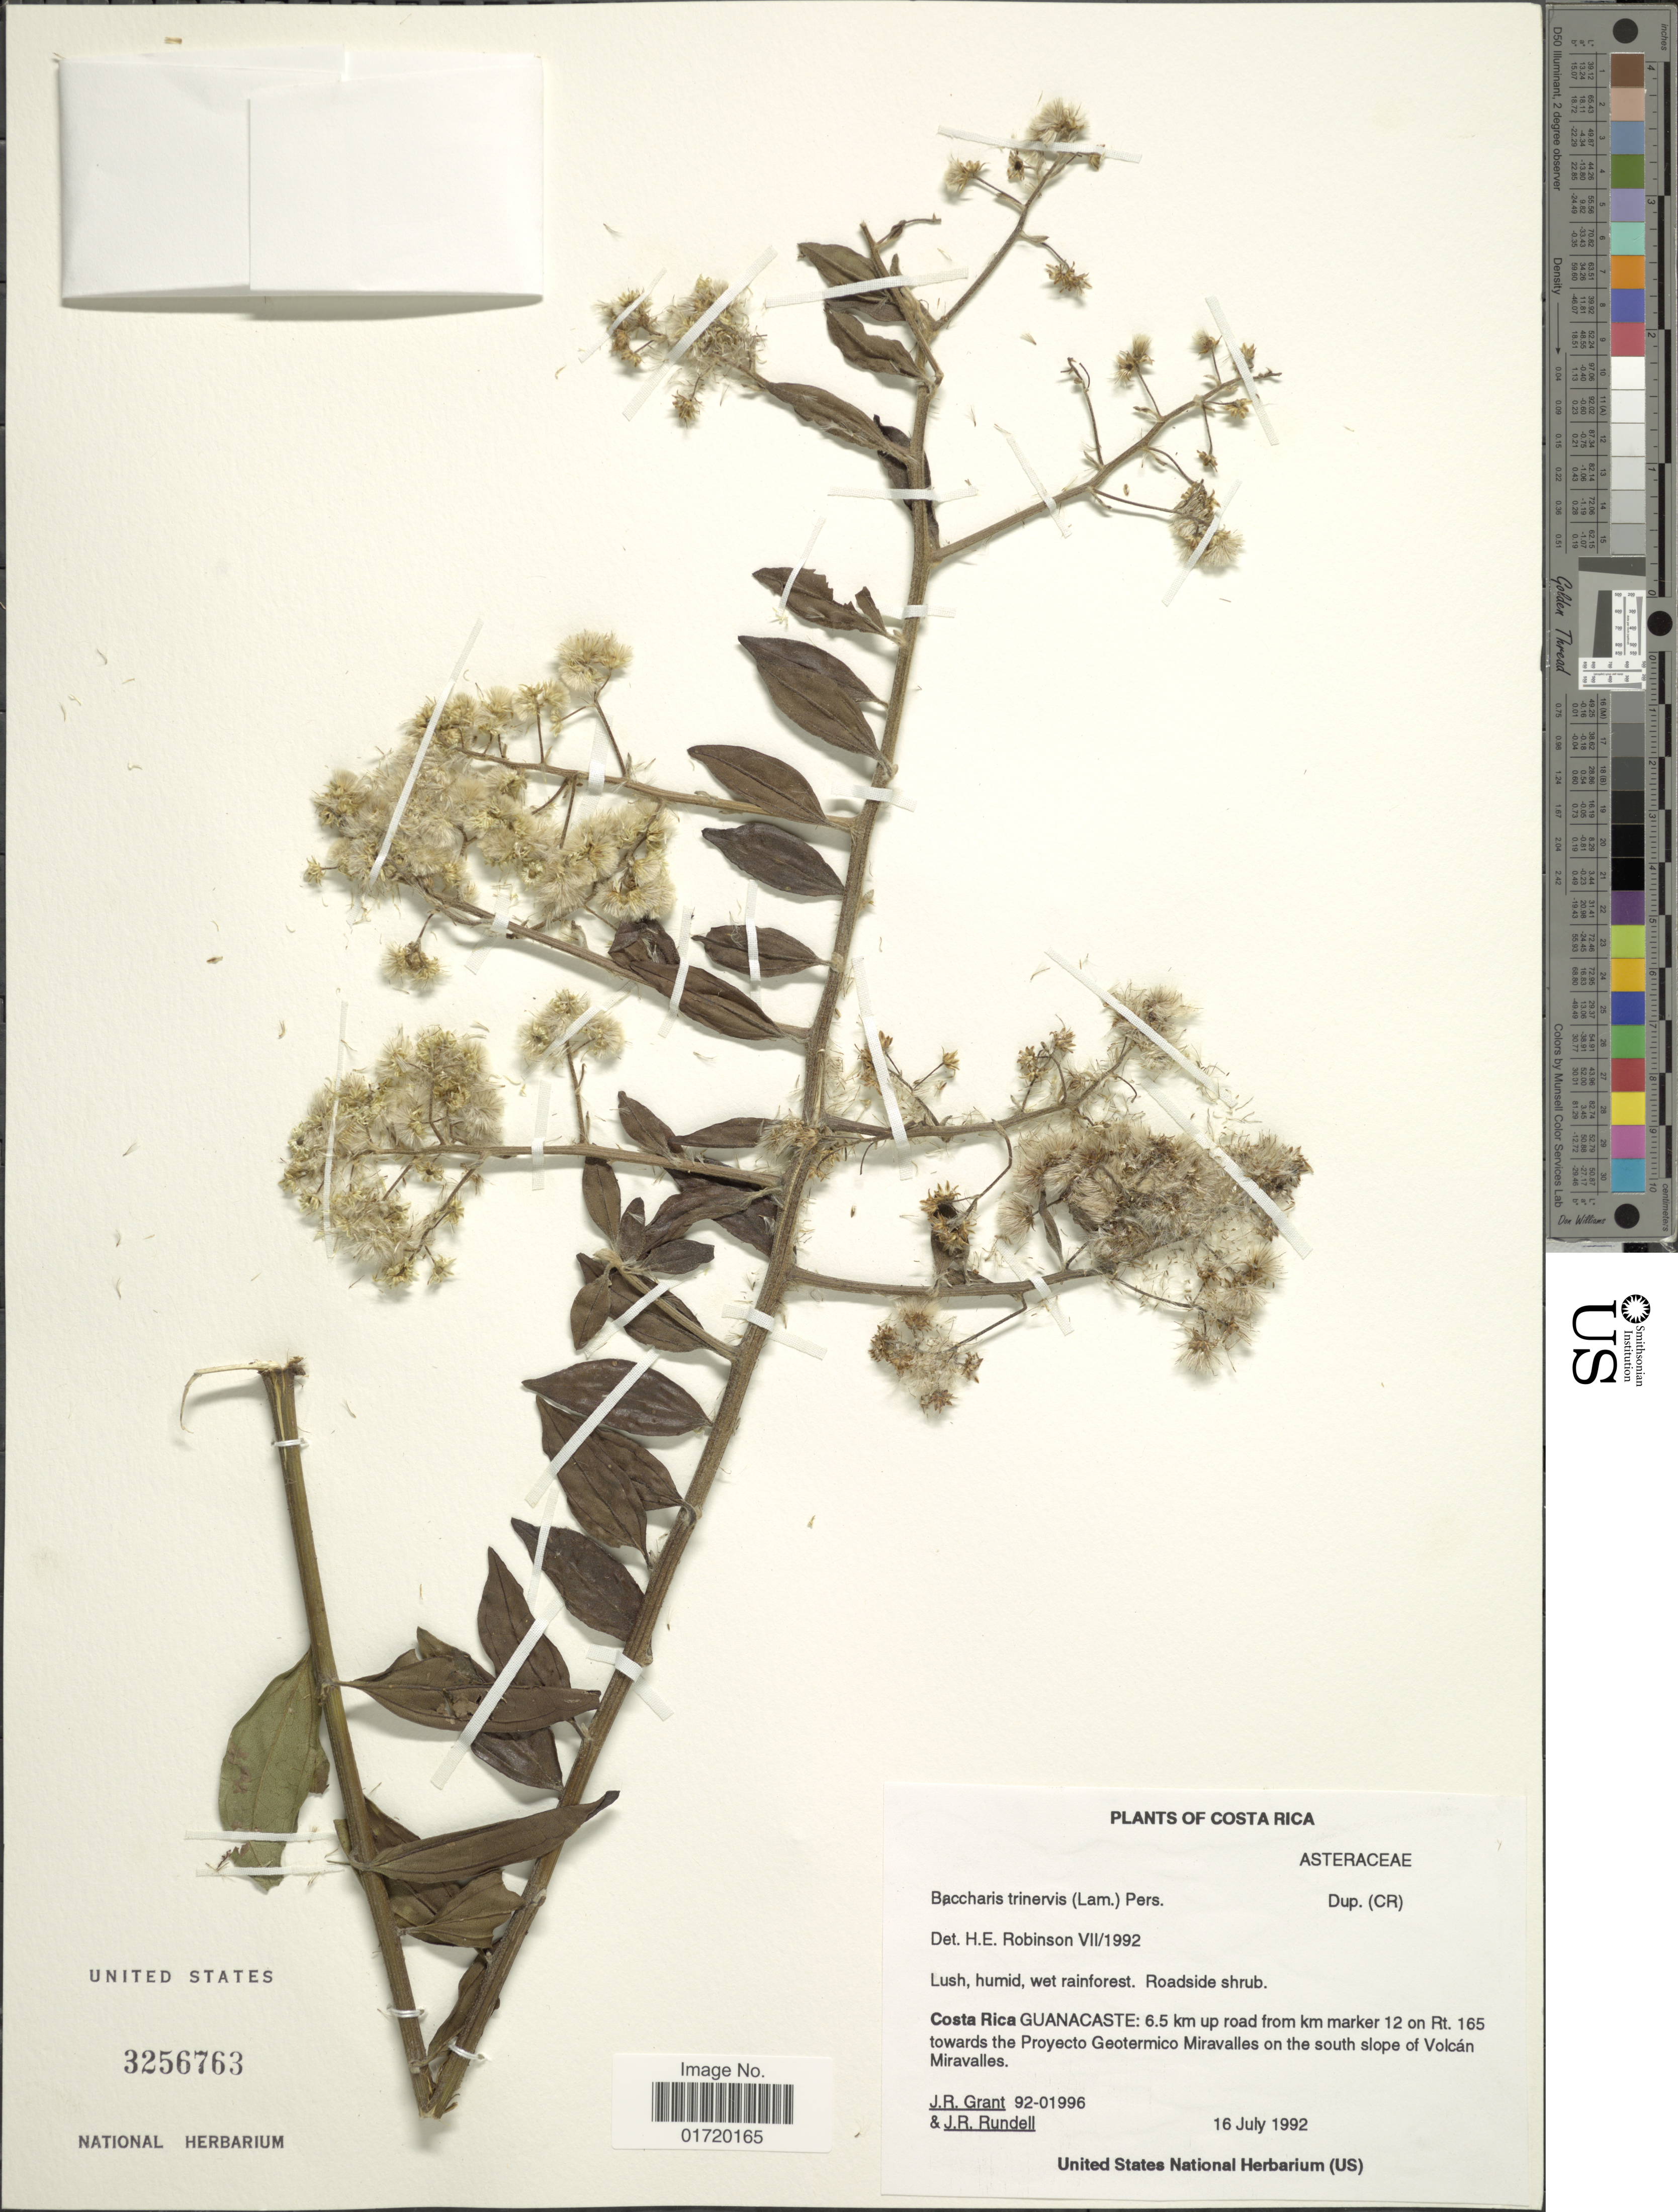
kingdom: Plantae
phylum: Tracheophyta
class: Magnoliopsida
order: Asterales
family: Asteraceae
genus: Baccharis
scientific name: Baccharis trinervis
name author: (Lam.) Pers.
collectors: J. Grant & J. R. Rundell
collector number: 92-01996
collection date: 1992-07-16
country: Costa Rica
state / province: Guanacaste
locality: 6.5 km up road from km marker 12 on Rt. 165 towards the Proyecto Geotermico Miravalles on the south slope of Volcan Miravalles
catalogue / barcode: US 3256763